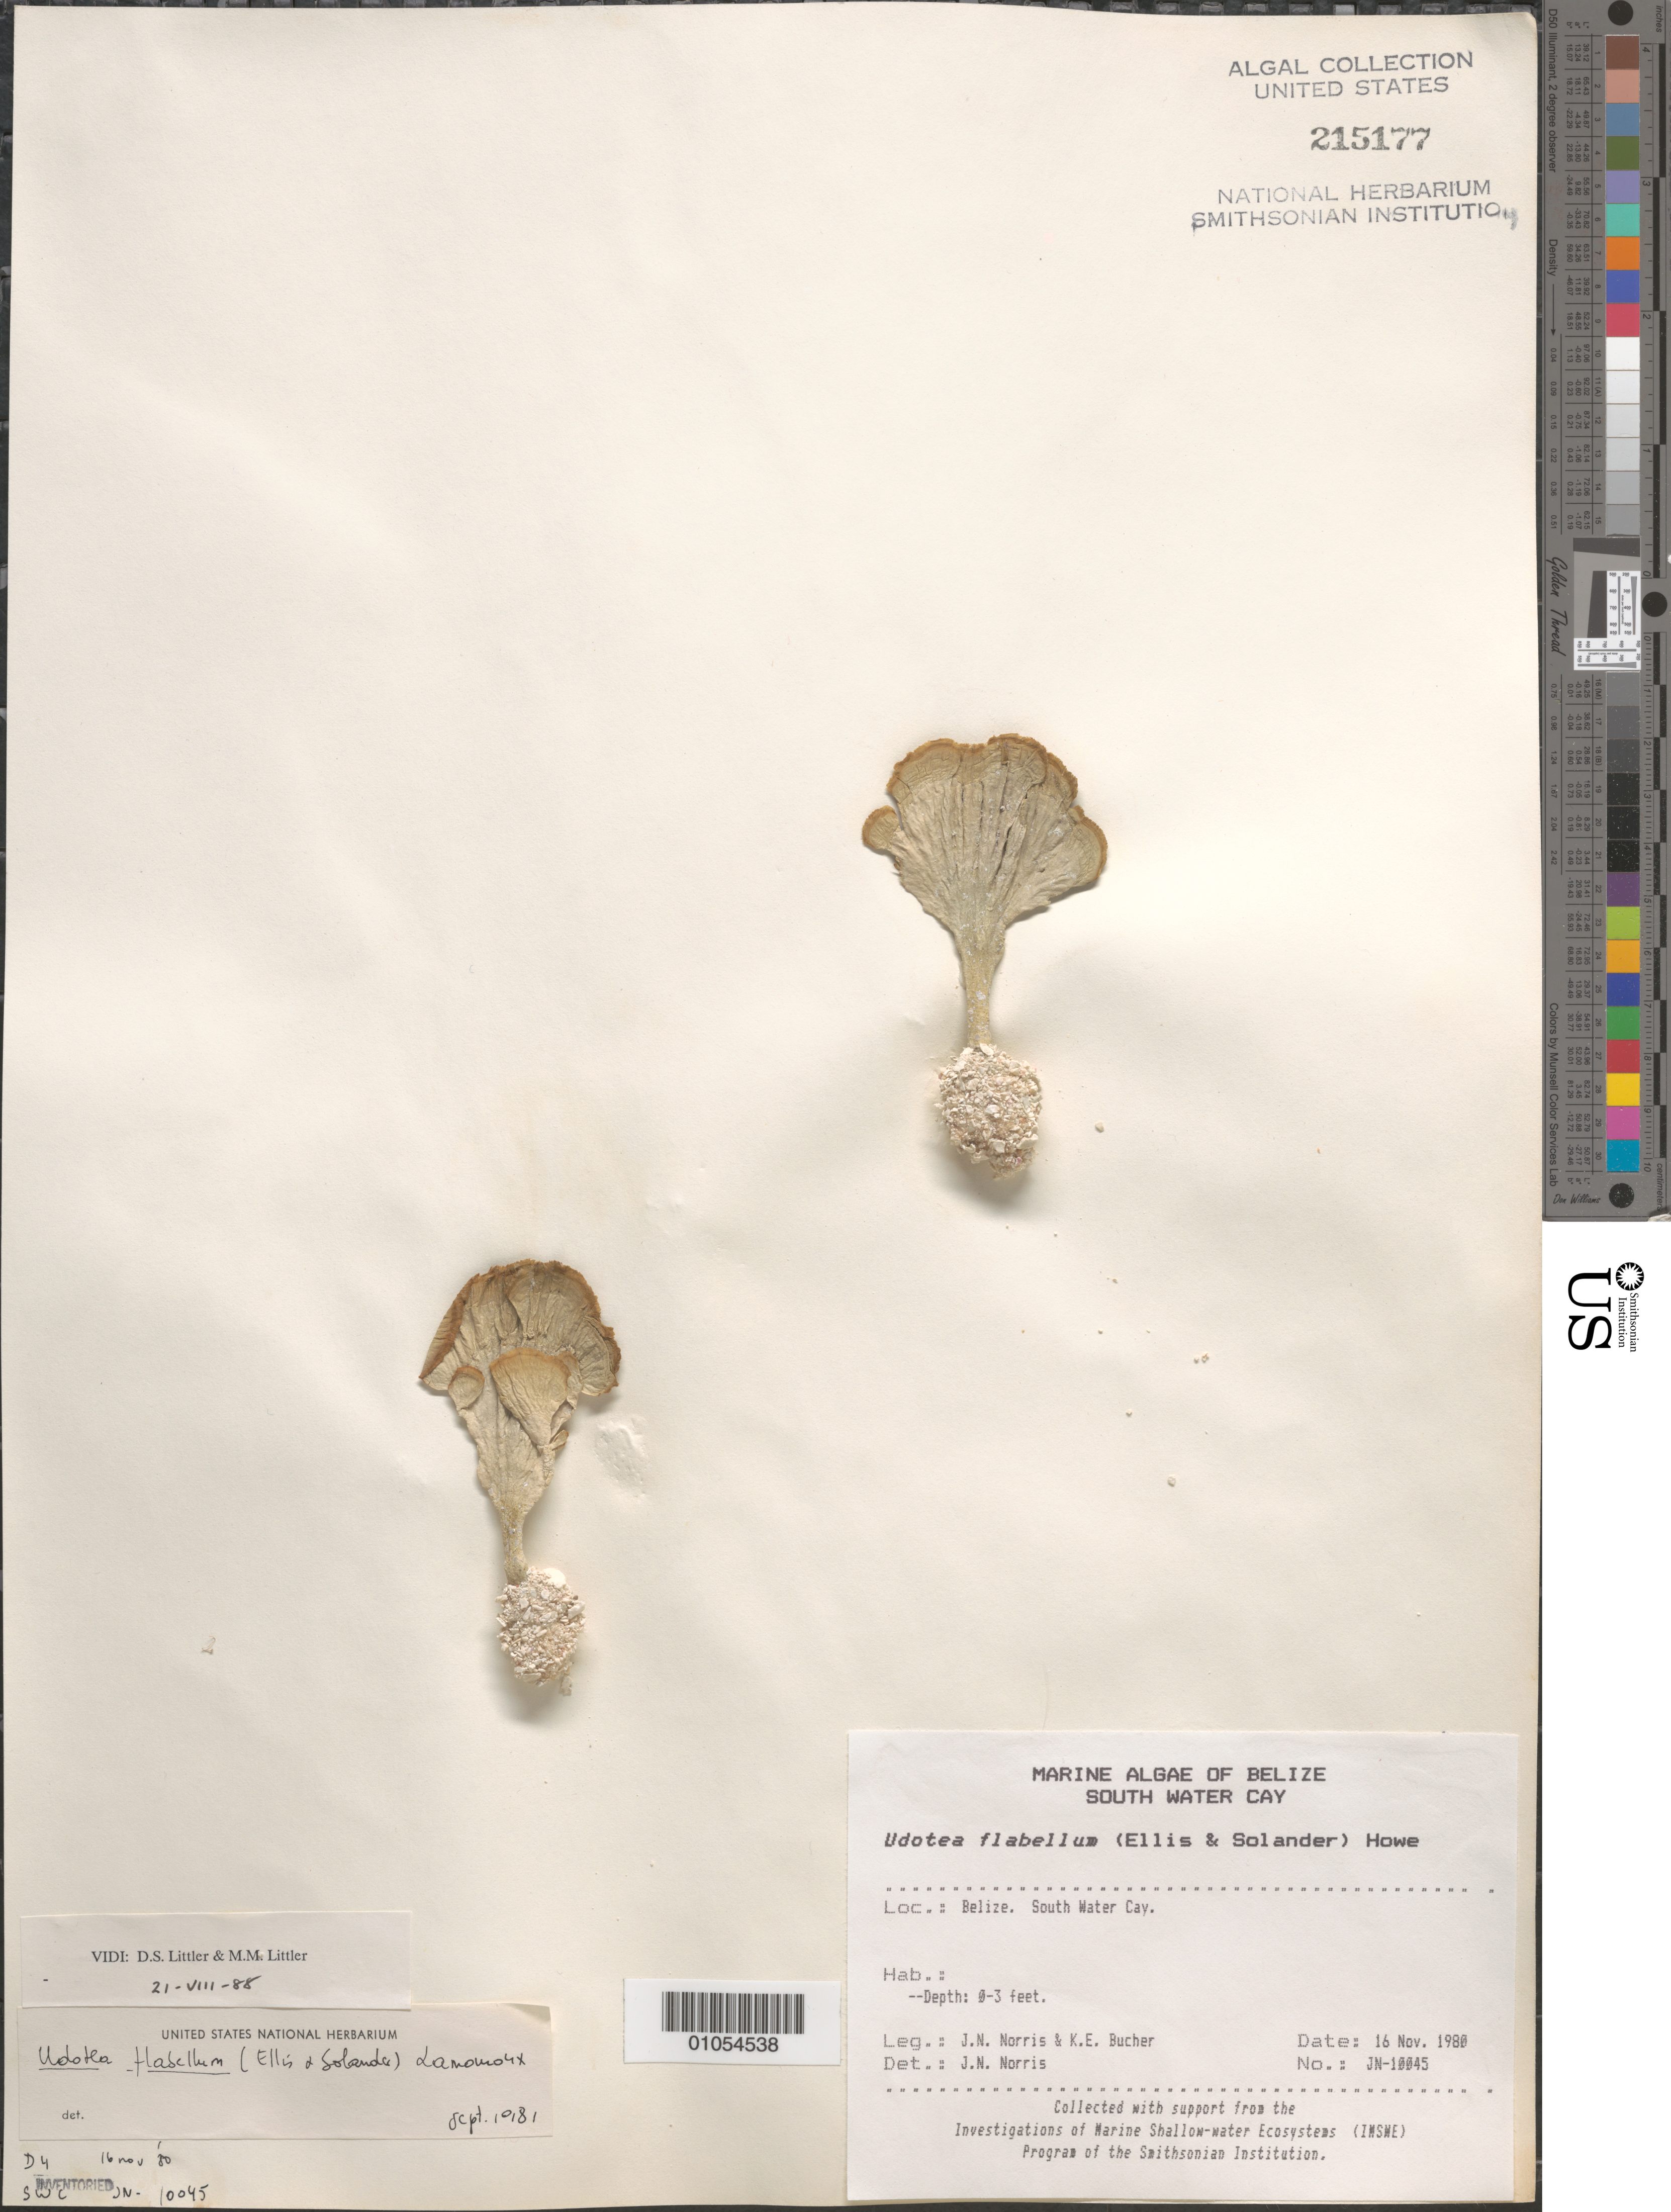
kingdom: Plantae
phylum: Chlorophyta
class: Ulvophyceae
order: Bryopsidales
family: Udoteaceae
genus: Udotea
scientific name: Udotea flabellum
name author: (J. Ellis & Sol.) M. Howe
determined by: Norris, James N.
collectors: J. N. Norris & K. E. Bucher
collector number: JN-10045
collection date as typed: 16 Nov 1980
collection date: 1980-11-16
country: Belize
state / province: Stann Creek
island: South Water Cay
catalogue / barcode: US 215177